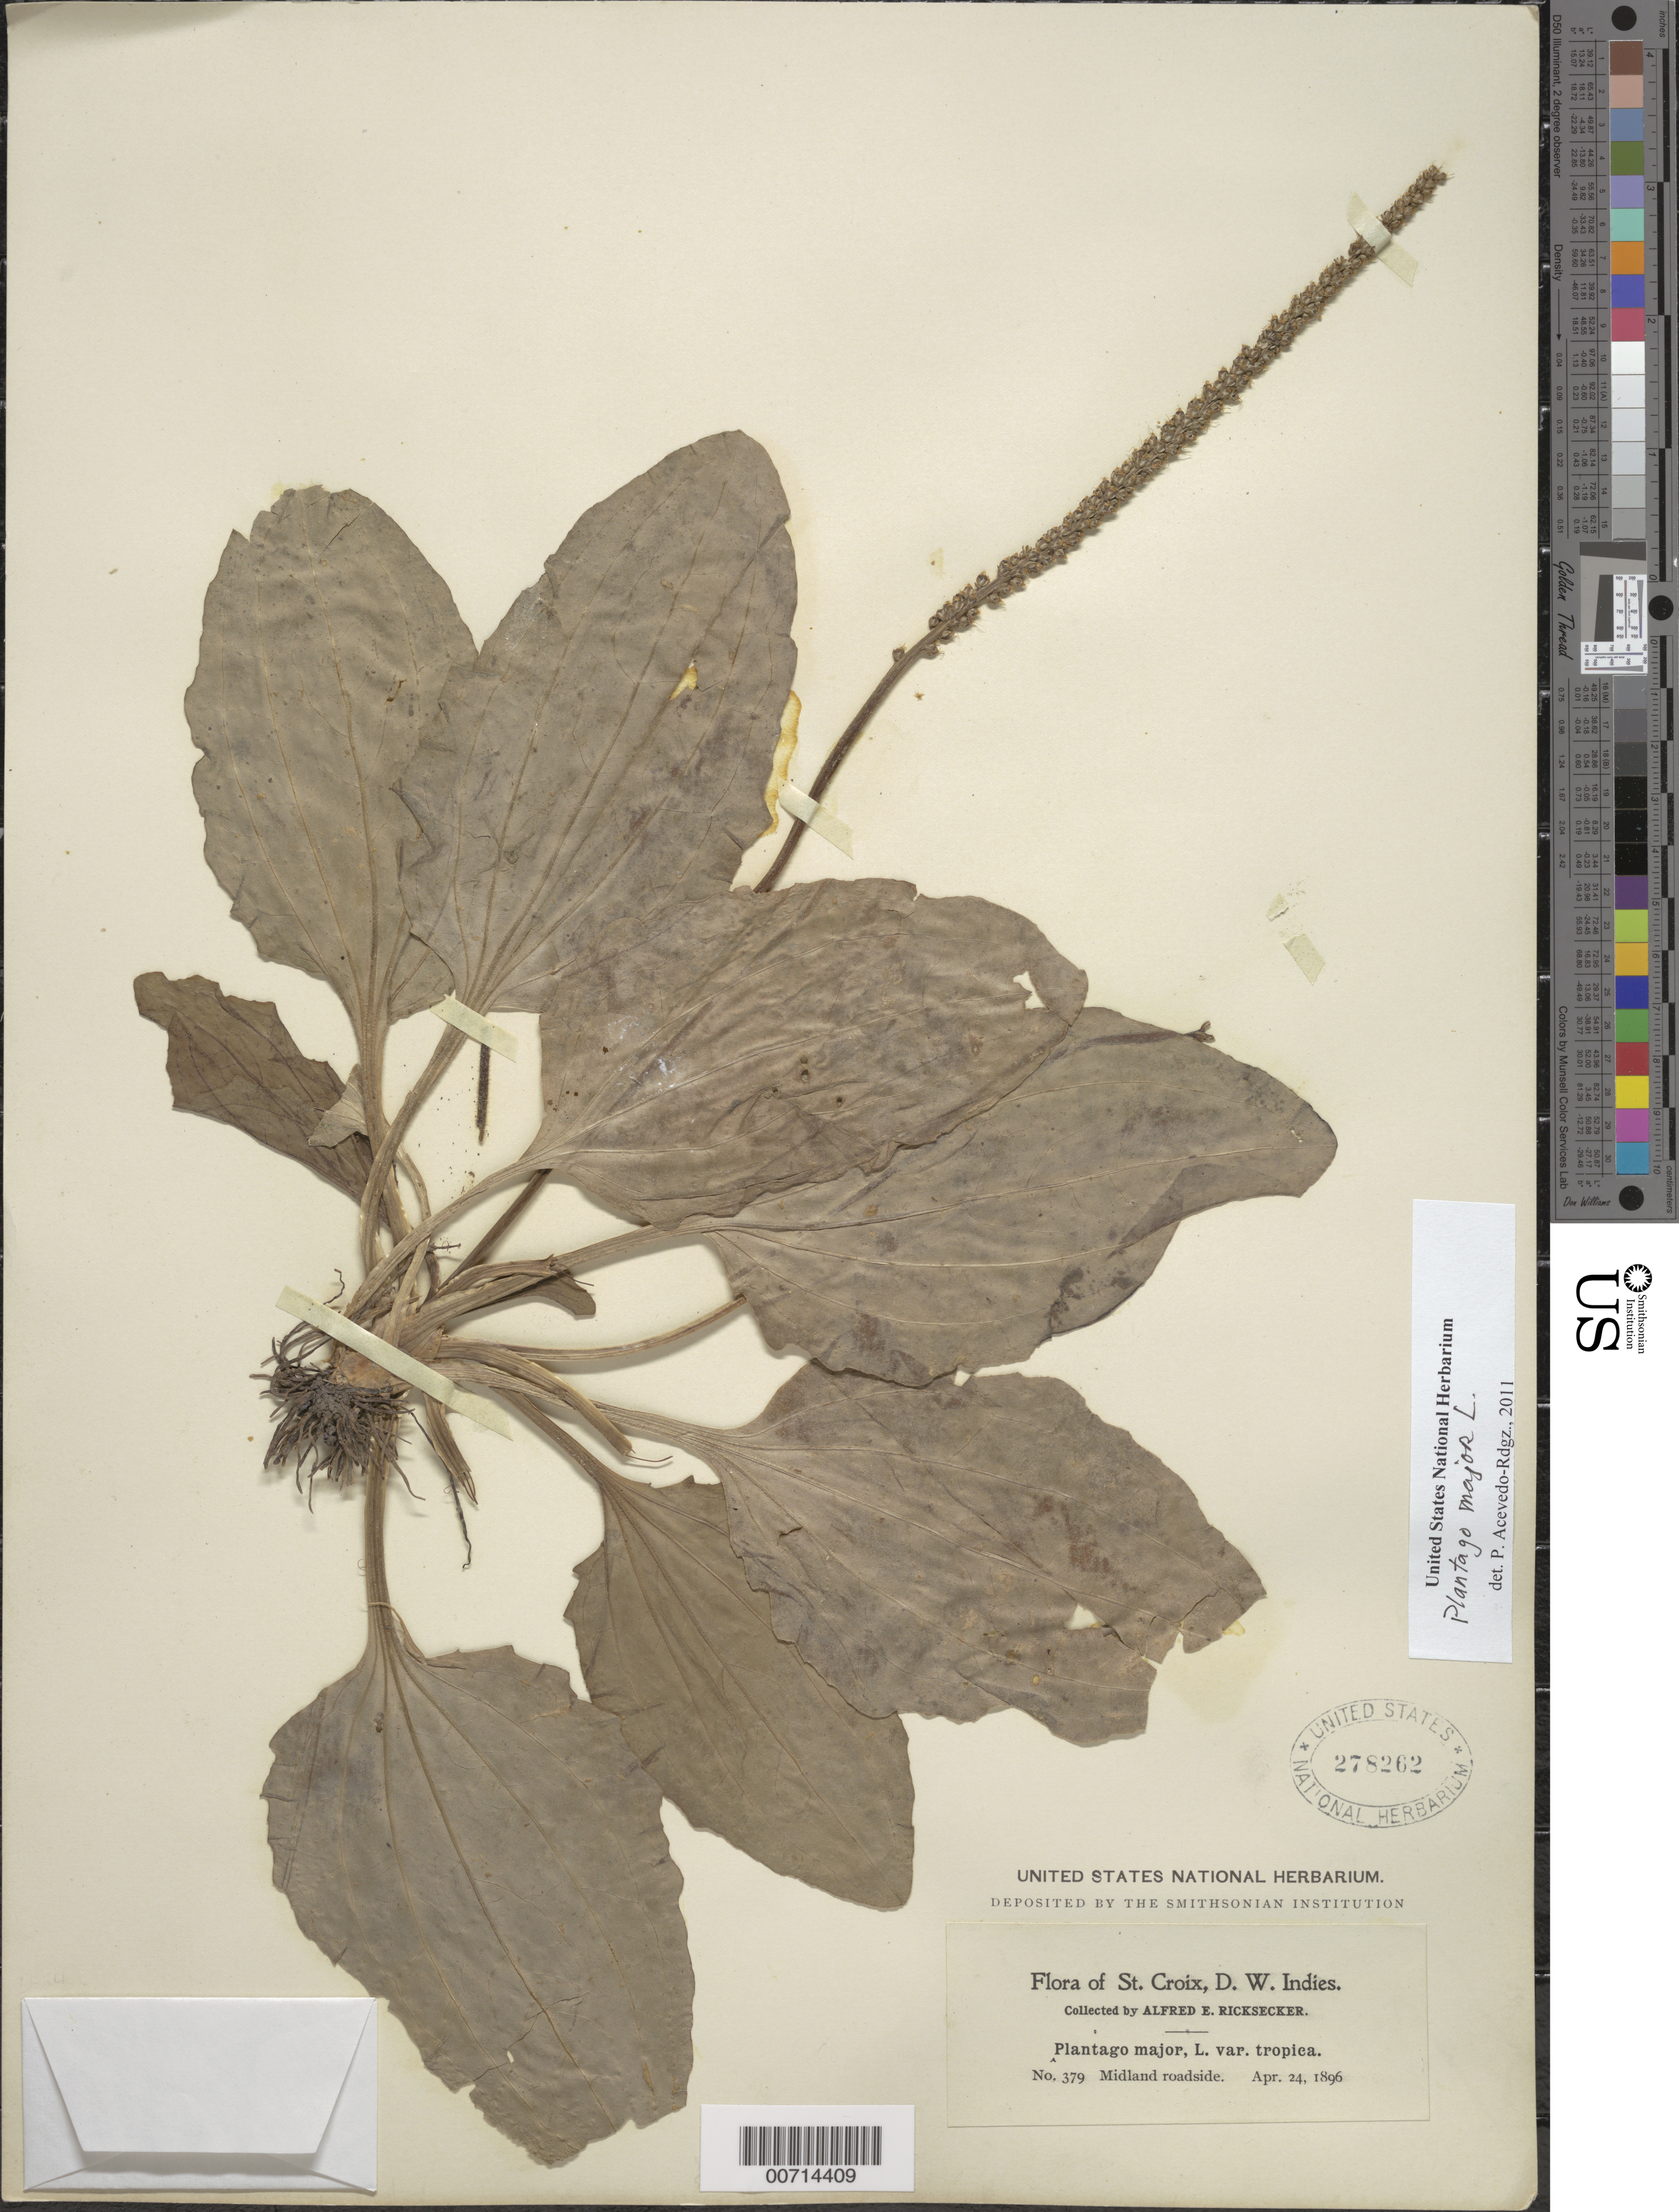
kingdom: Plantae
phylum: Tracheophyta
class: Magnoliopsida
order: Lamiales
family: Plantaginaceae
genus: Plantago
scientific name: Plantago major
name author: L.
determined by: Acevedo-Rodríguez, P., (BOT), Smithsonian Institution - National Museum of Natural History (UNITED STATES)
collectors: A. E. Ricksecker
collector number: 379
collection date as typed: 24 Apr 1896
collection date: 1896-04-24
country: U.S. Virgin Islands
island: St. Croix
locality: Midland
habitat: Roadside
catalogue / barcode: US 278262